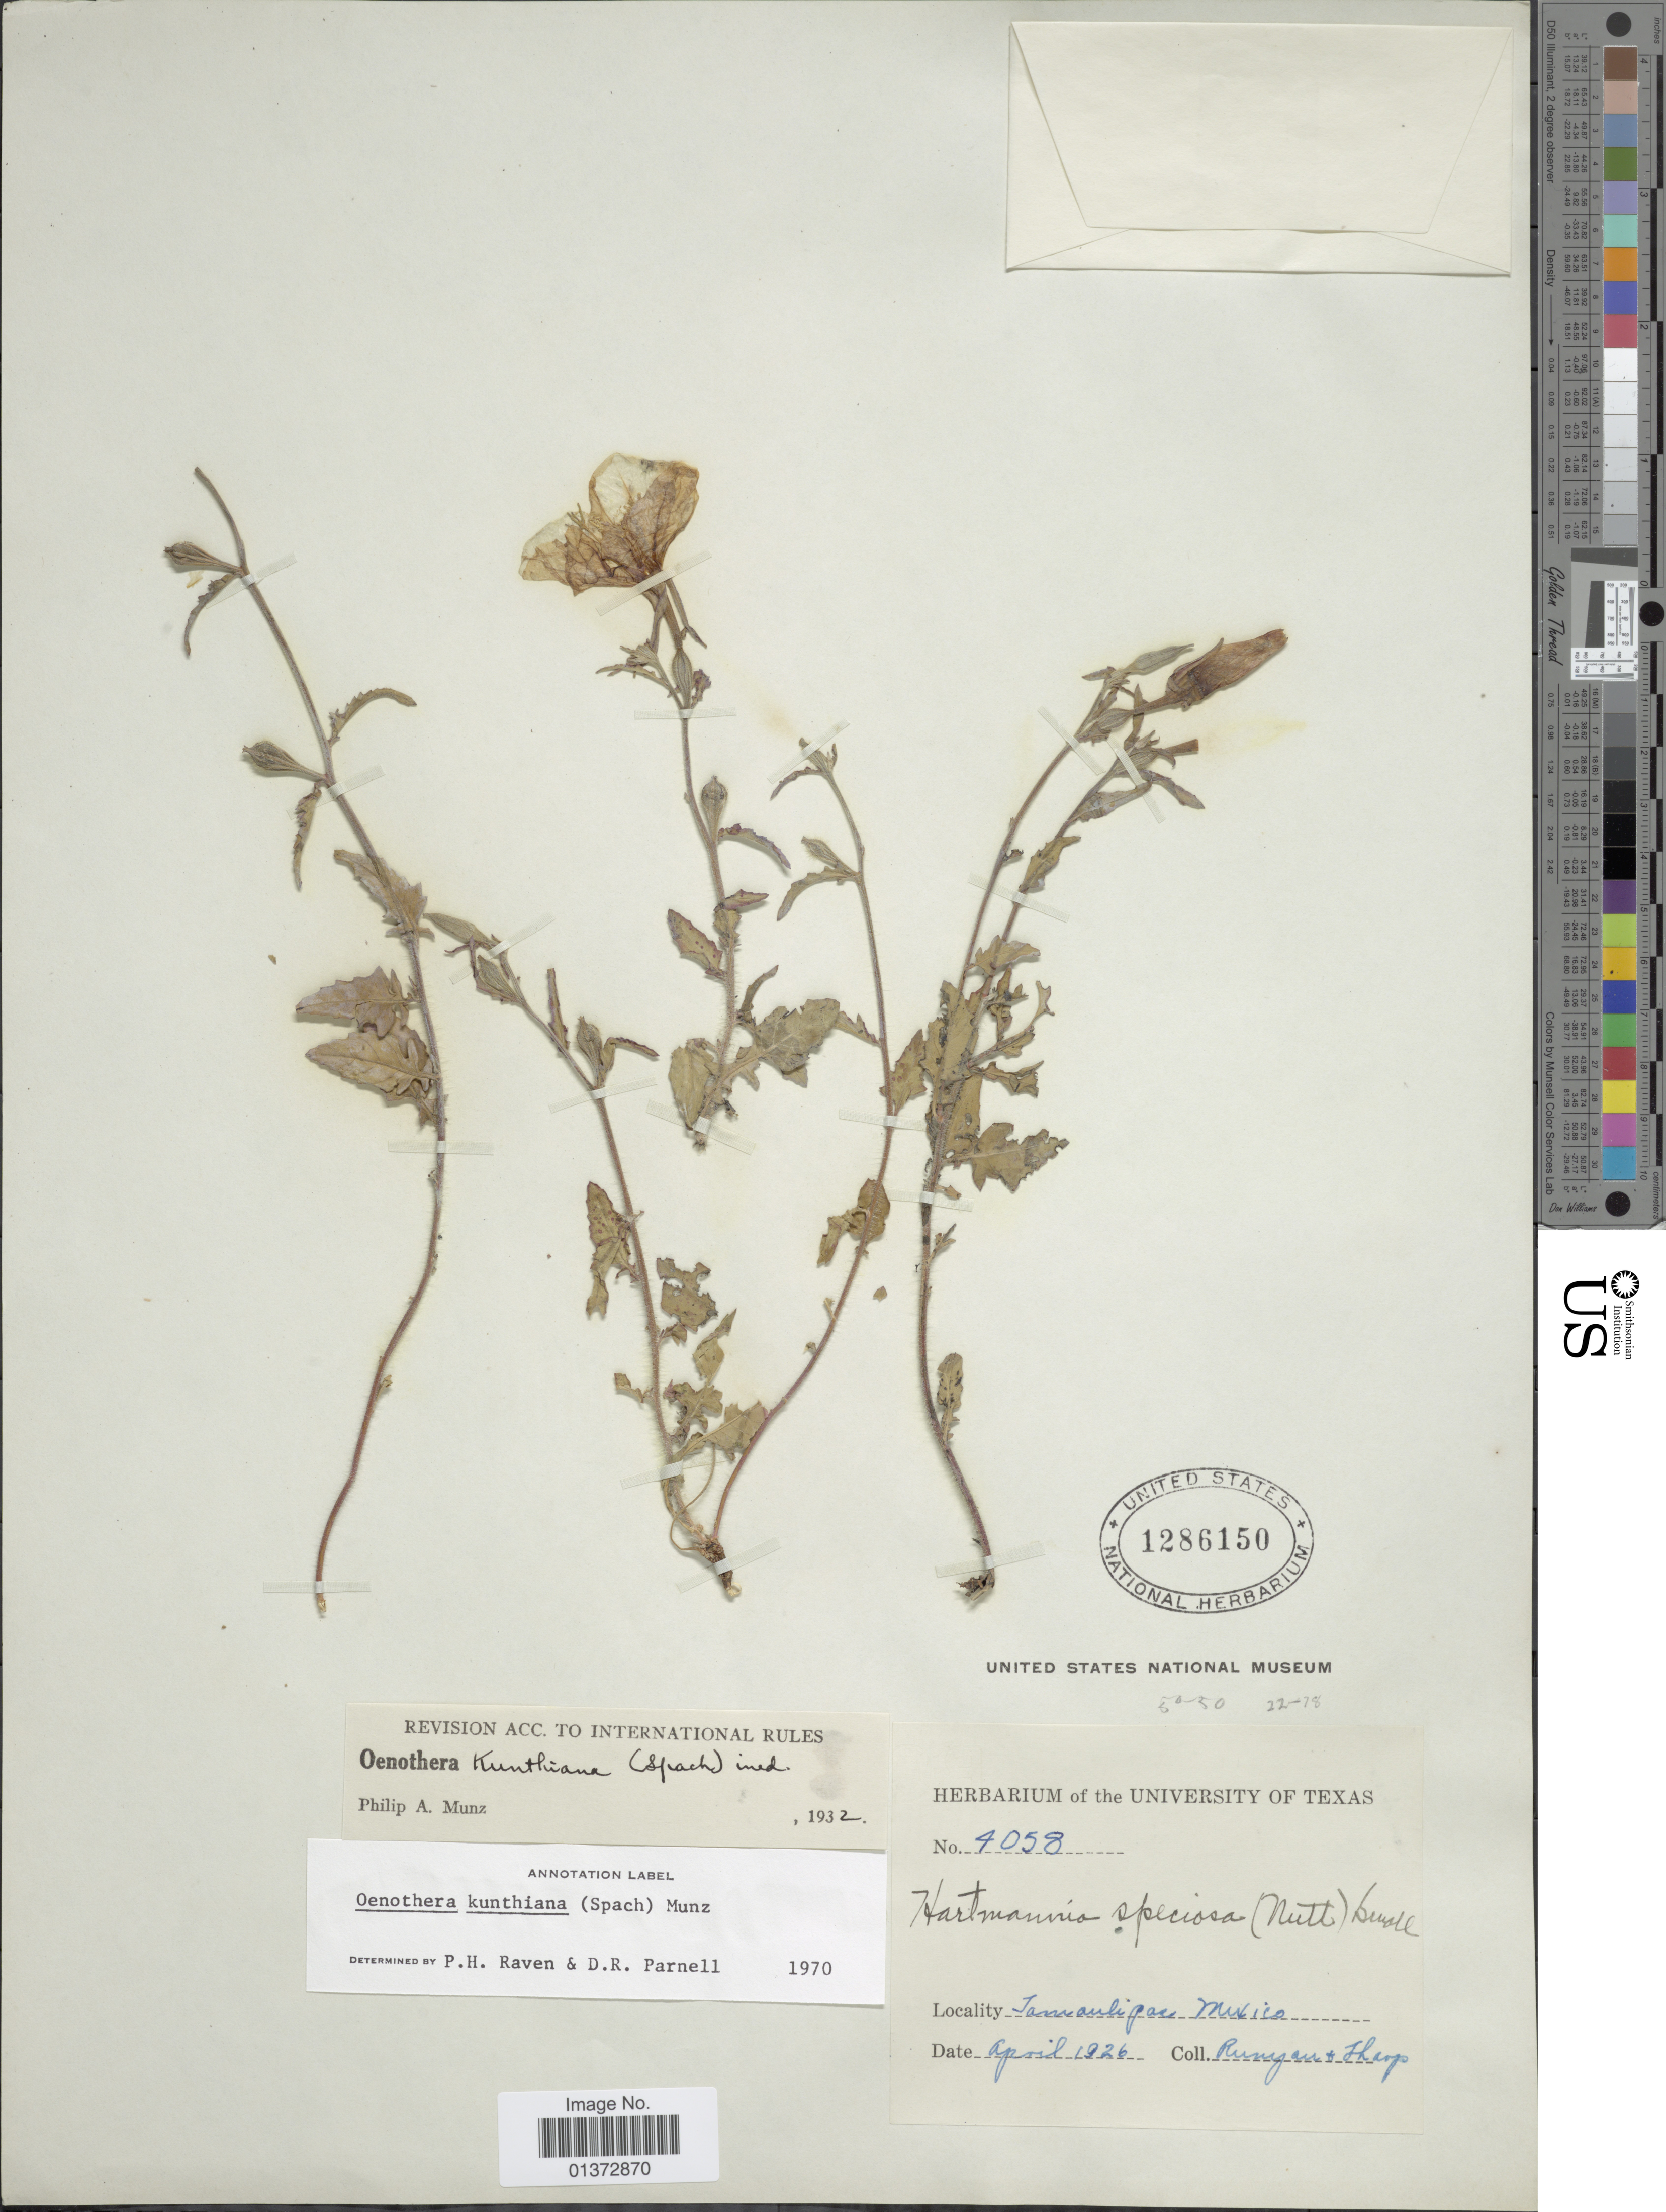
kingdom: Plantae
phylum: Tracheophyta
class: Magnoliopsida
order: Myrtales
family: Onagraceae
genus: Oenothera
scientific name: Oenothera kunthiana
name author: (Spach) Munz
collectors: -. Runyon & -. Thorp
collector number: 4058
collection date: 1926-04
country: Mexico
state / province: Tamaulipas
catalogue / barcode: US 1286150